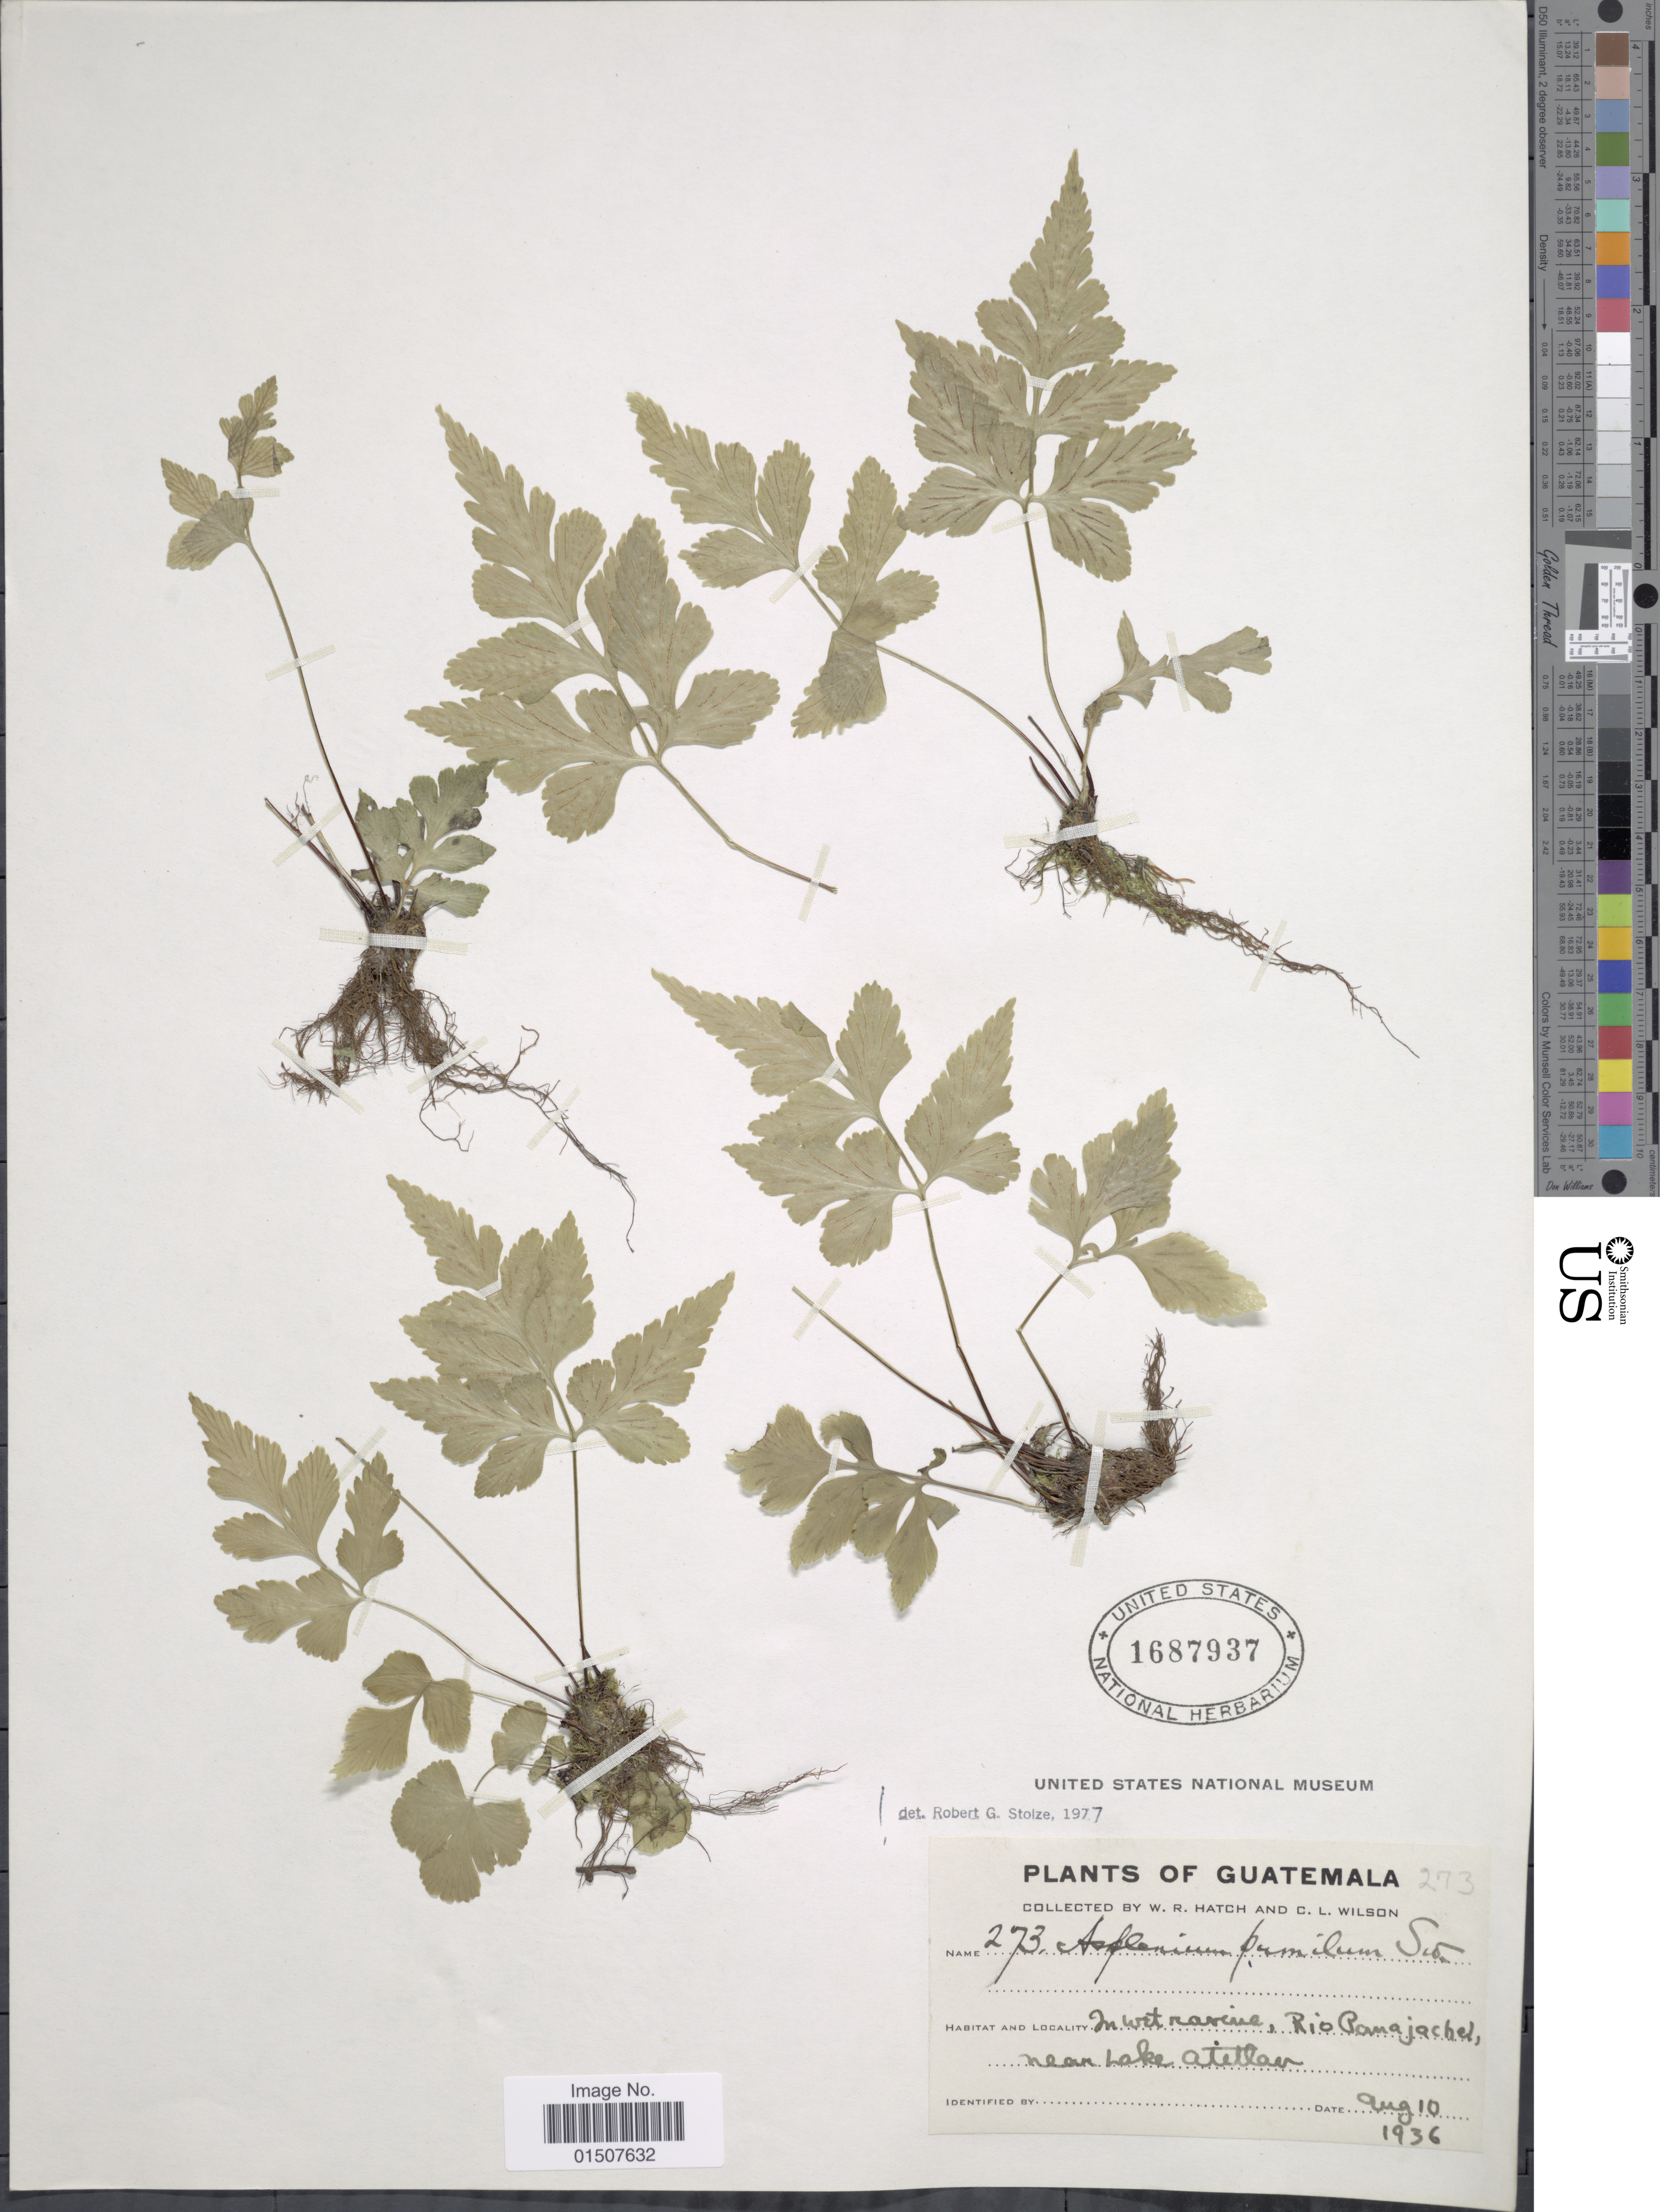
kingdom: Plantae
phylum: Tracheophyta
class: Polypodiopsida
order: Polypodiales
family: Aspleniaceae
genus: Asplenium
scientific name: Asplenium pumilum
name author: Sw.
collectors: W. Hatch & C. L. Wilson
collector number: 273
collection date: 1936-08-10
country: Guatemala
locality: In wet ravine, Rio Panajachel, near Lake Atitlan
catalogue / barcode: US 1687937